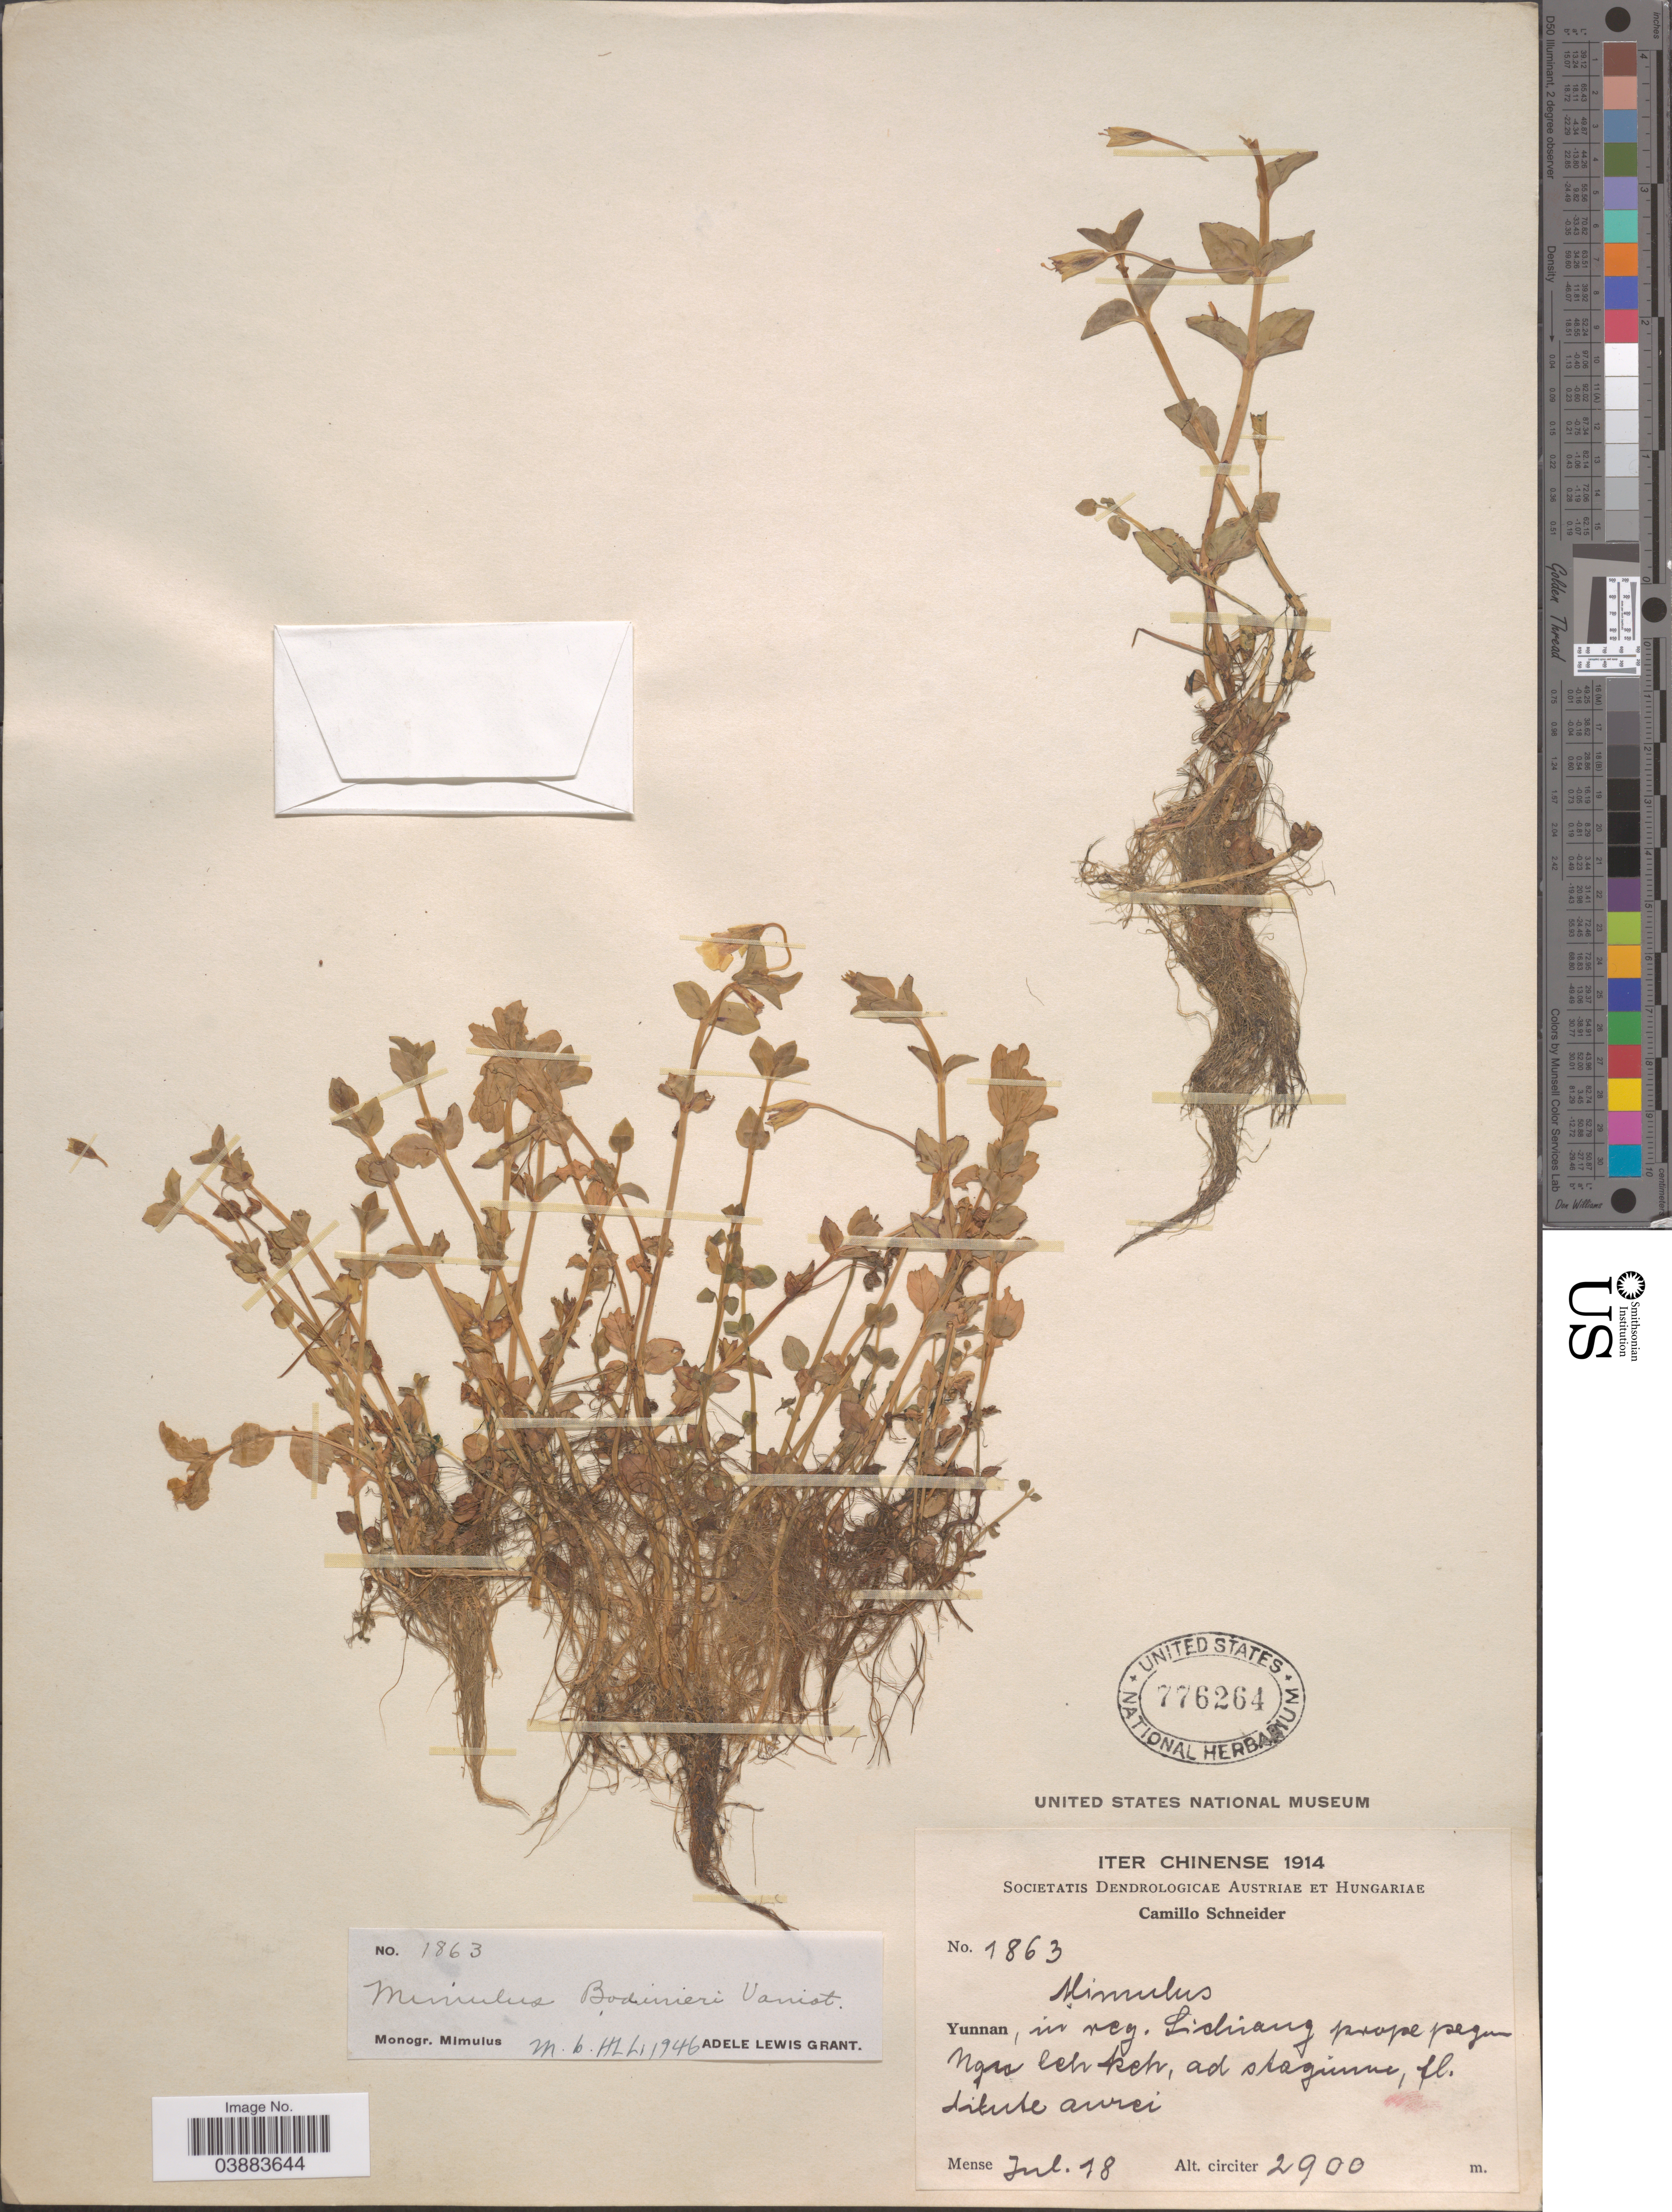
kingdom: Plantae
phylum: Tracheophyta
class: Magnoliopsida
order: Lamiales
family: Phrymaceae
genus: Mimulus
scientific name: Mimulus bodinieri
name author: Vaniot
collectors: C. K. Schneider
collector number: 1863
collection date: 1914-07-18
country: China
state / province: Yunnan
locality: In reg. Lichiang prope pegun Ngia leh kch. [interpreted]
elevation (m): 2900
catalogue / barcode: US 776264